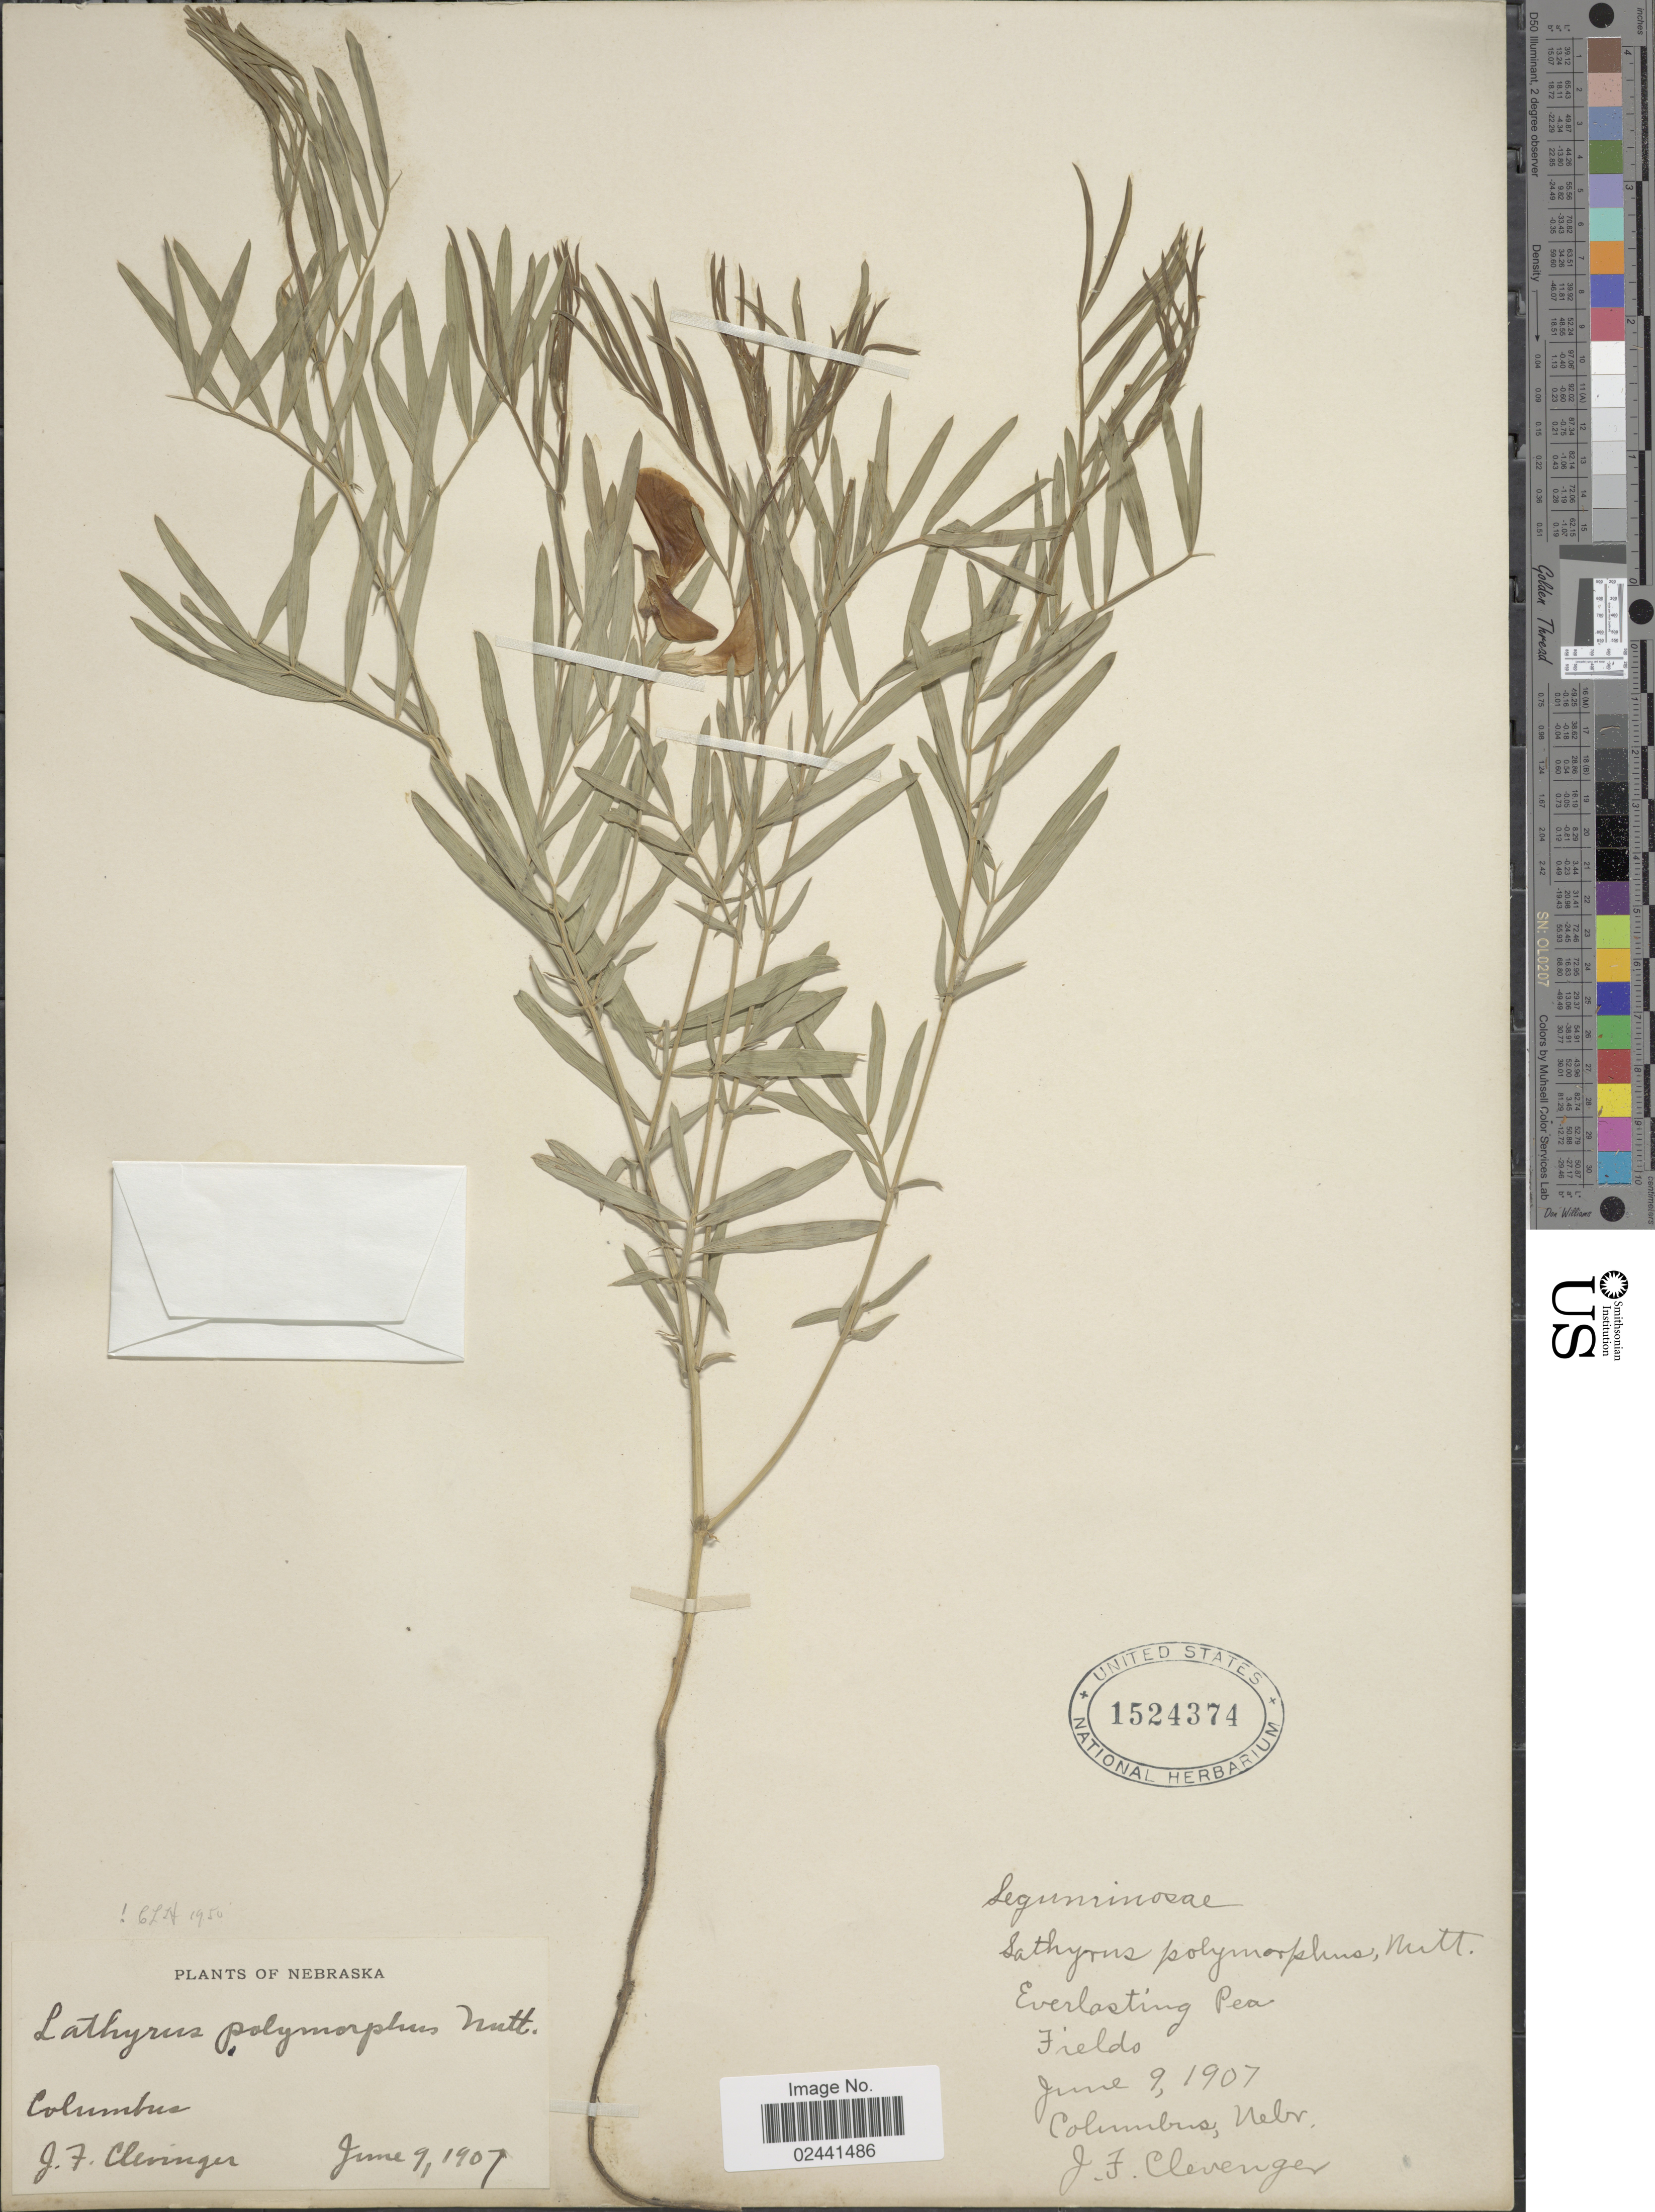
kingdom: Plantae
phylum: Tracheophyta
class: Magnoliopsida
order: Fabales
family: Fabaceae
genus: Lathyrus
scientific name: Lathyrus polymorphus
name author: Nutt.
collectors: J. F. Clevenger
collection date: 1907-06-09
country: United States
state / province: Nebraska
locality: Columbus, Fields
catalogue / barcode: US 1524374